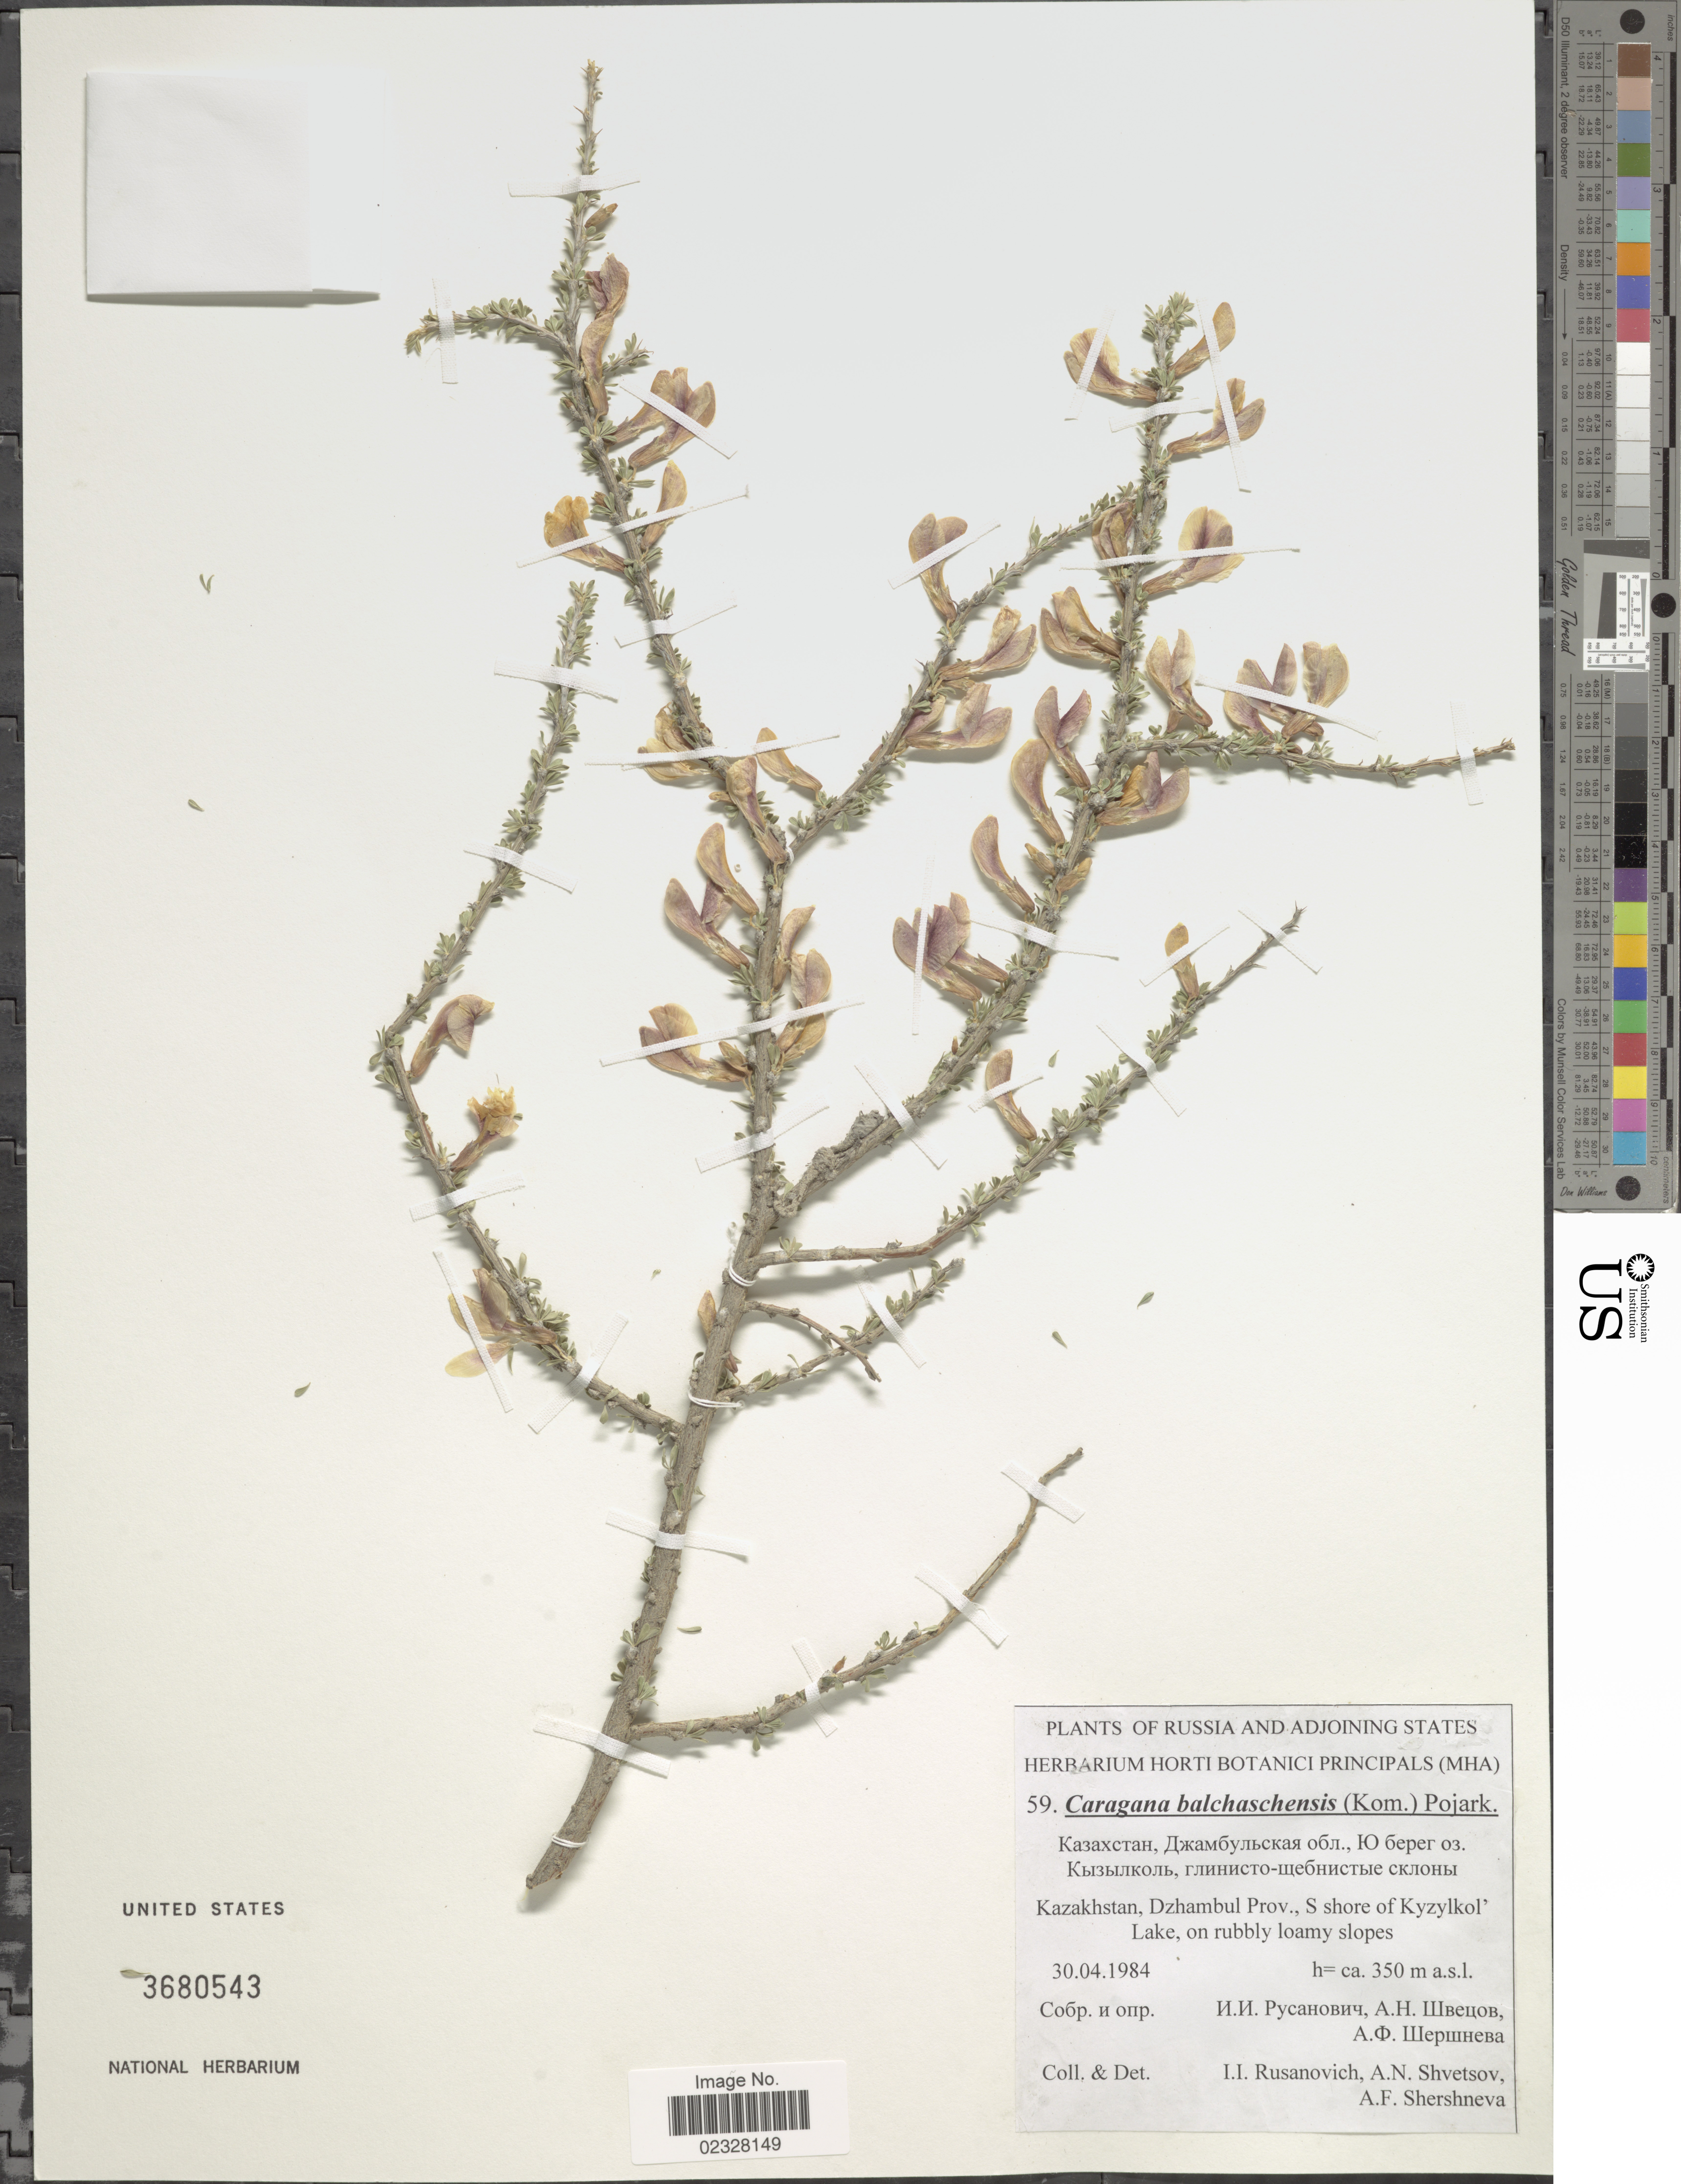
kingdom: Plantae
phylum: Tracheophyta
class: Magnoliopsida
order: Fabales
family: Fabaceae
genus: Caragana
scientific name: Caragana balchaschensis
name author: (Kasn. & Kom.) Pojark.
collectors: I. Rusanovich, A. Shvetsov & A. Shershneva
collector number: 59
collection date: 1984-04-30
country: Kazakhstan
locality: Russia. Kazakhstan, Dzhambul Prov., S shore of Kyzylkol'Lake, on rubbly loamy slopes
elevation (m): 350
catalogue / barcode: US 3680543